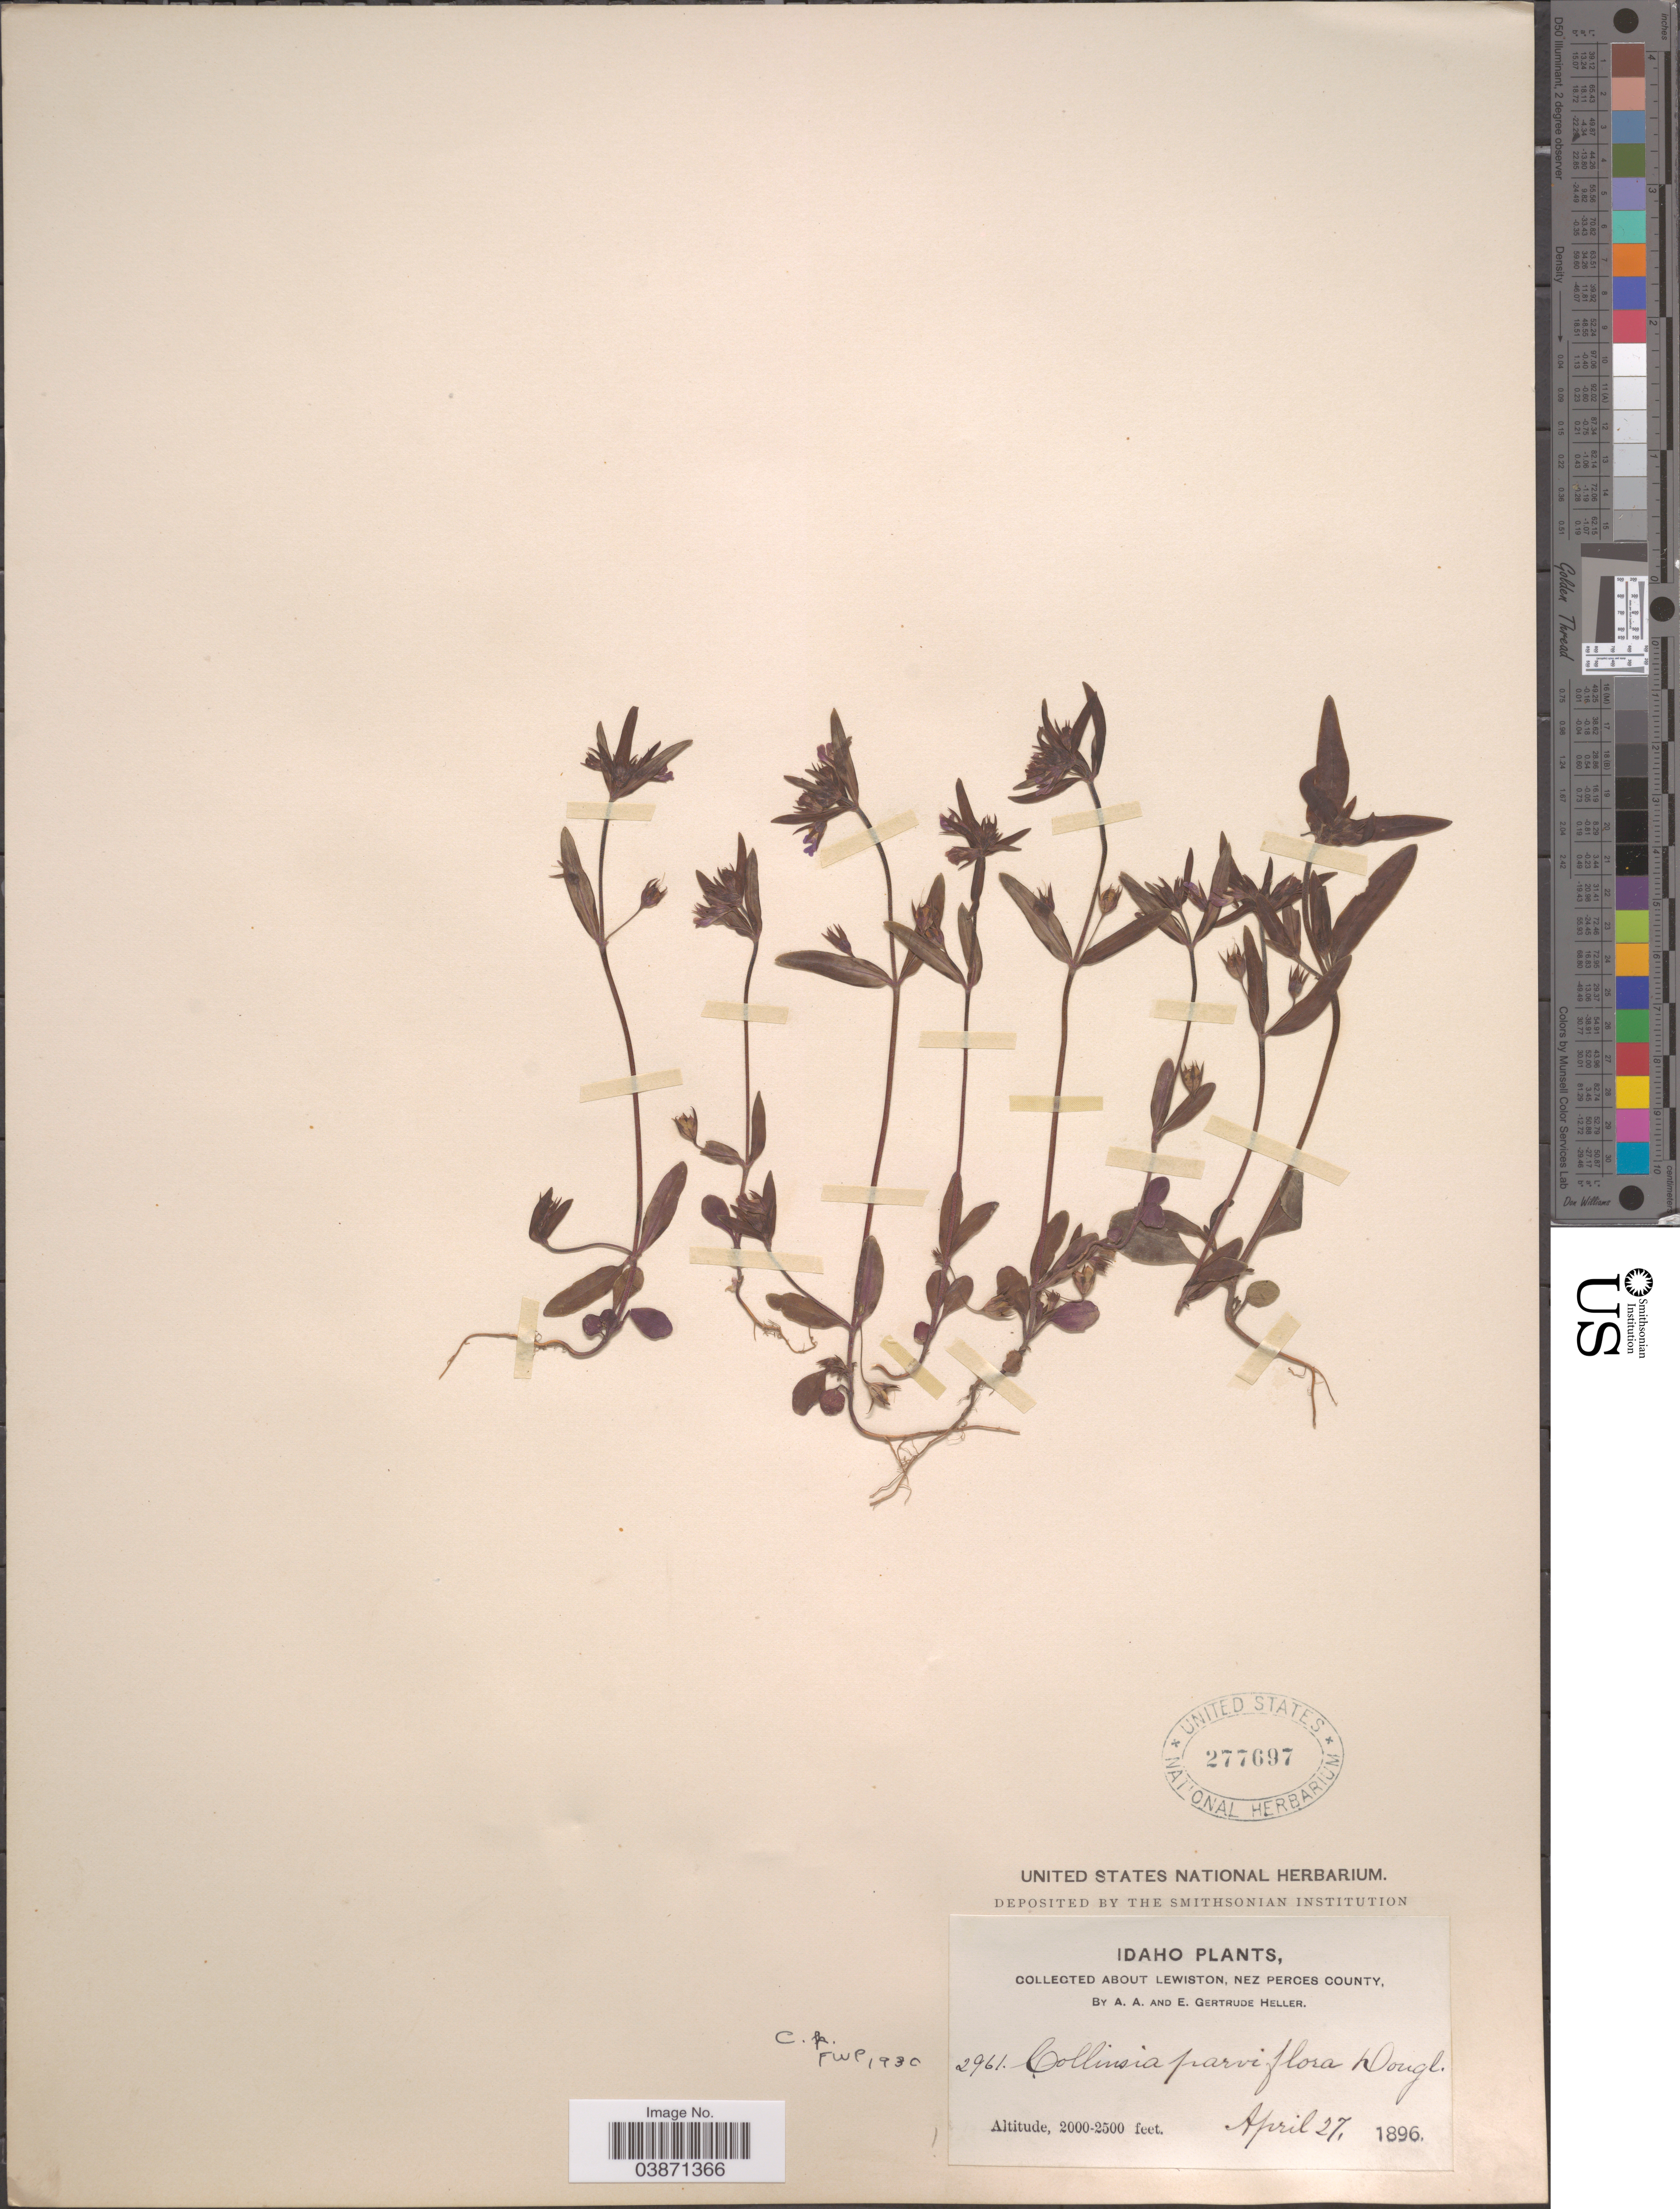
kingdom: Plantae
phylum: Tracheophyta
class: Magnoliopsida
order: Lamiales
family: Plantaginaceae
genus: Collinsia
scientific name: Collinsia parviflora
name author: Douglas ex Lindl.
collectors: A. A. Heller & E. Gertrude Heller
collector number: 2961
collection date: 1896-04-27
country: United States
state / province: Idaho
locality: About Lewiston, Nez Perces County.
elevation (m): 610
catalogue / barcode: US 277697